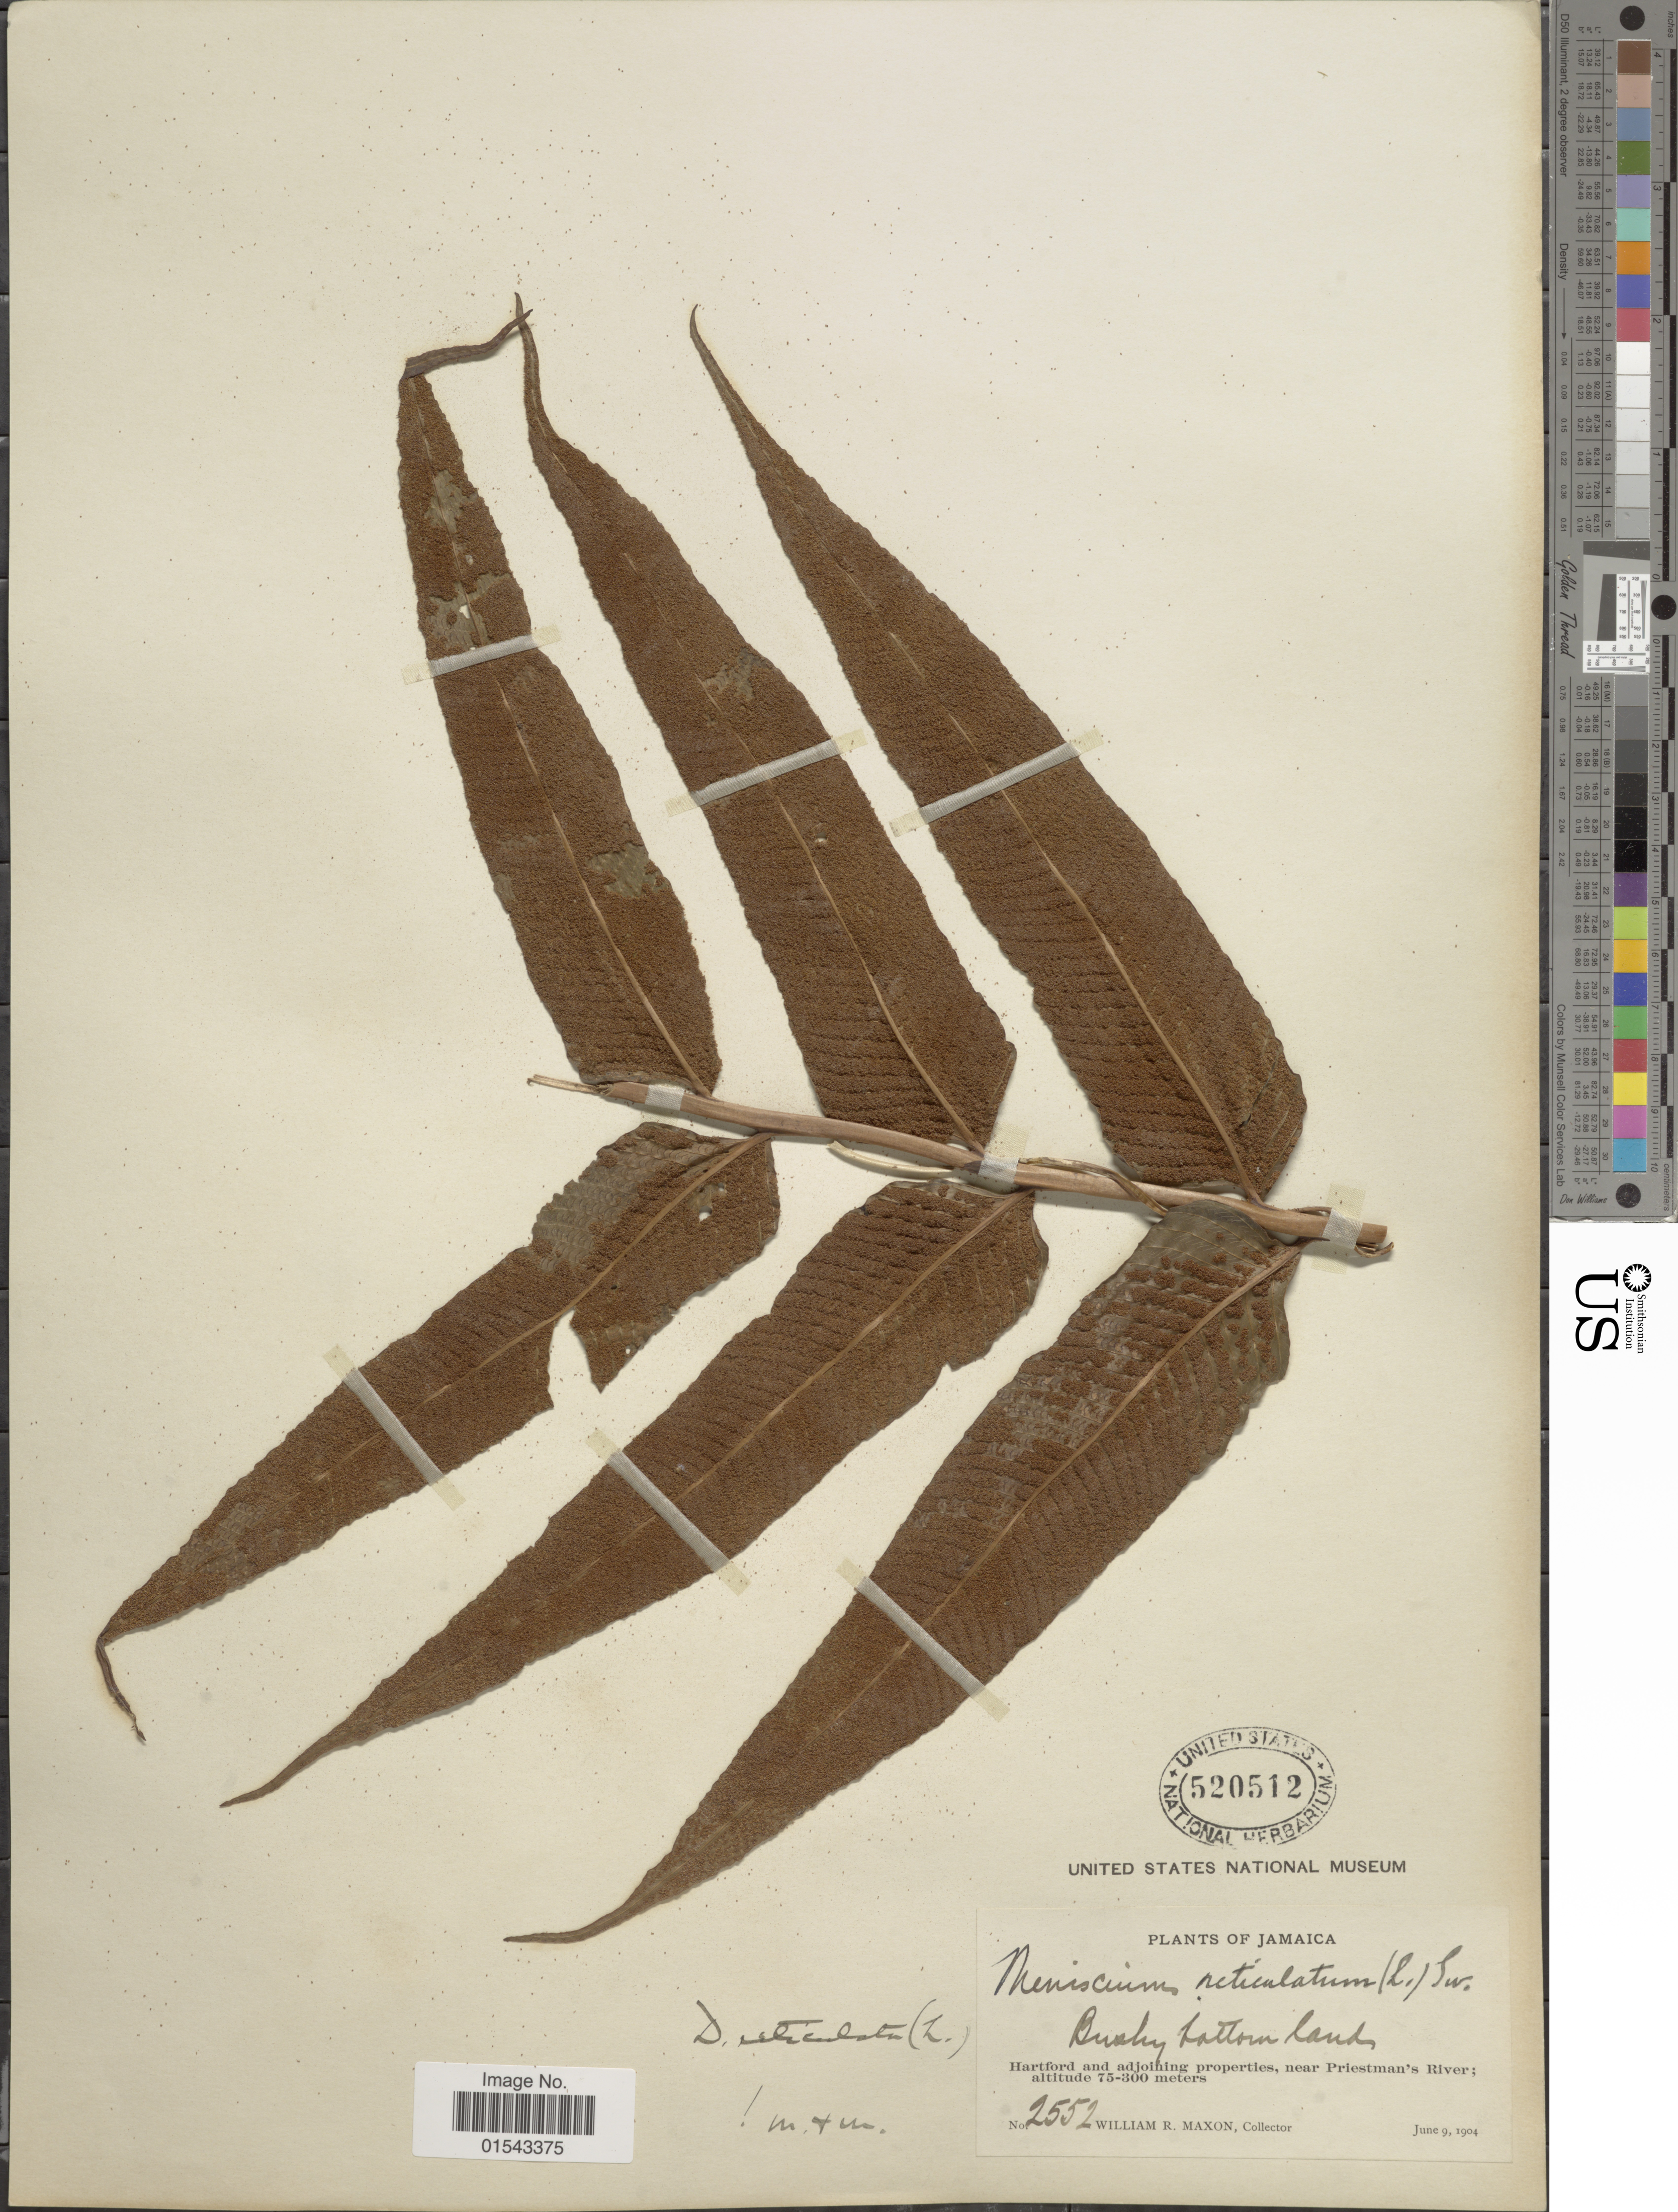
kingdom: Plantae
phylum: Tracheophyta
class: Polypodiopsida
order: Polypodiales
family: Thelypteridaceae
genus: Meniscium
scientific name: Meniscium reticulatum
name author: (L.) Sw.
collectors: W. R. Maxon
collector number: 2552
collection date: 1904-06-09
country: Jamaica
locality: Hartford and adjoining properties, near Priestman's River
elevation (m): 75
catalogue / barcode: US 520512